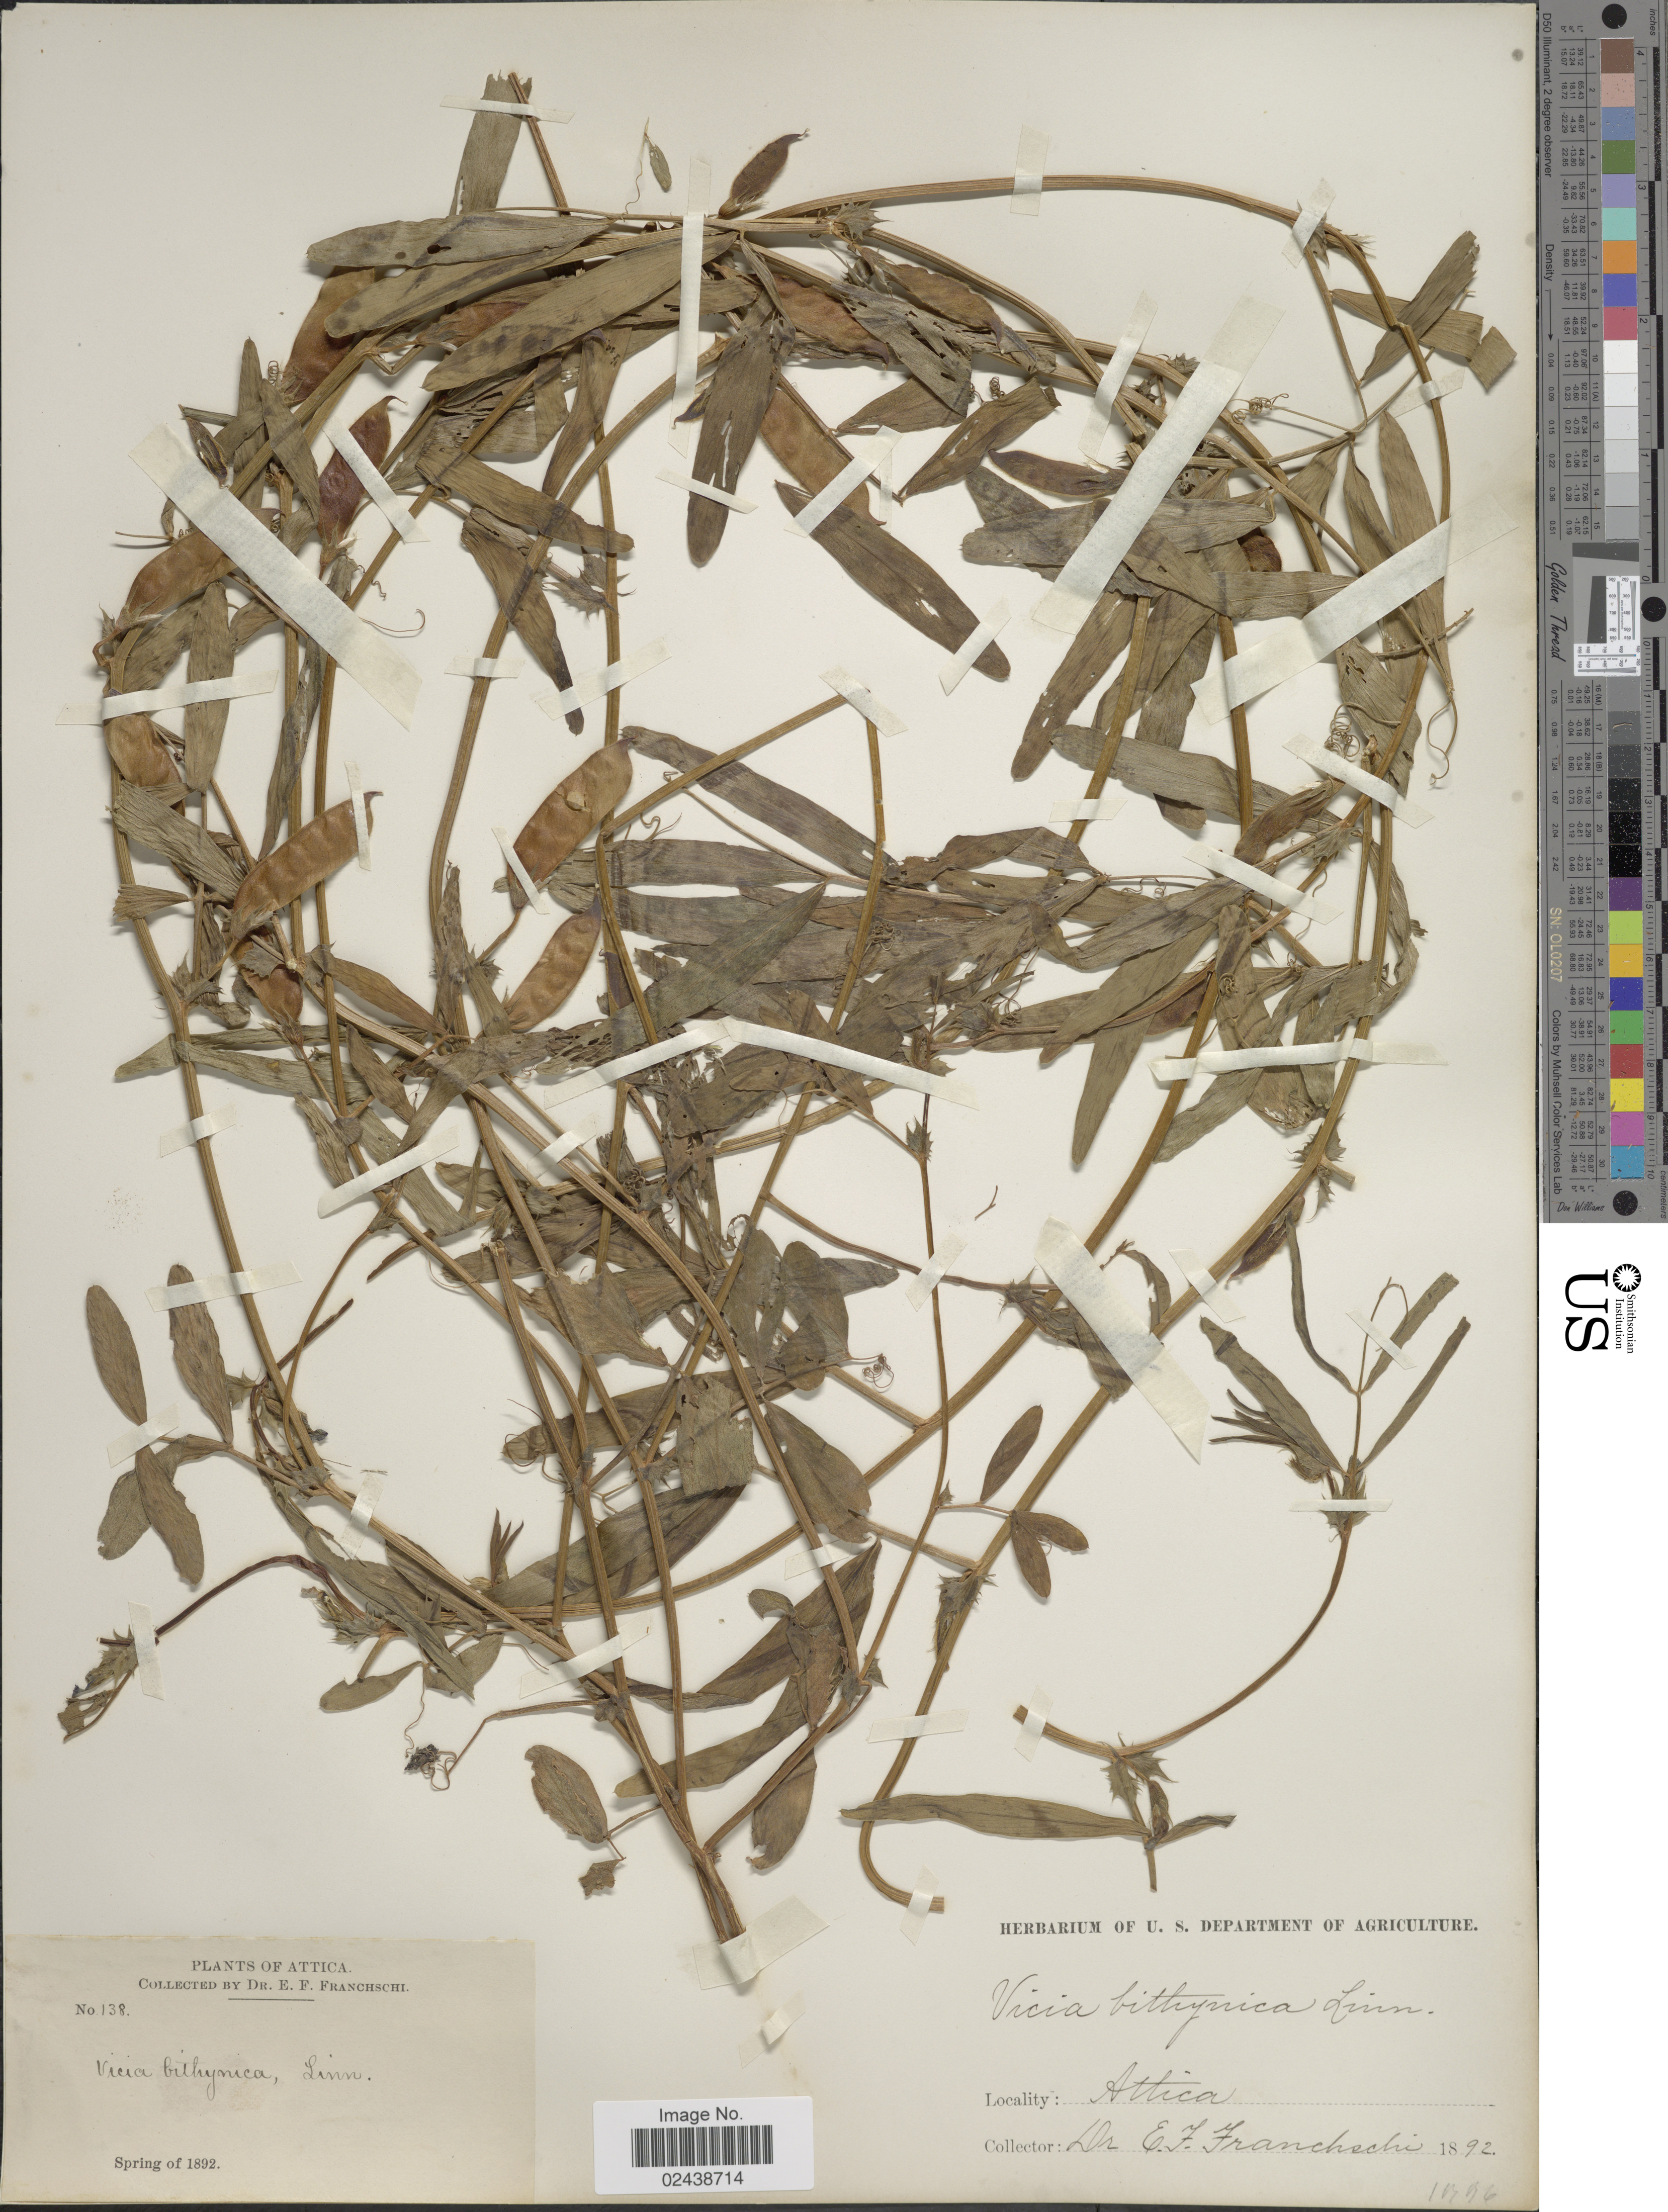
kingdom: Plantae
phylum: Tracheophyta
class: Magnoliopsida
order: Fabales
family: Fabaceae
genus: Vicia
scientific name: Vicia bithynica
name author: (L.) L.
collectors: E. Franchschi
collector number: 138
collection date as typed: spring of 1892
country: Greece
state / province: Attica